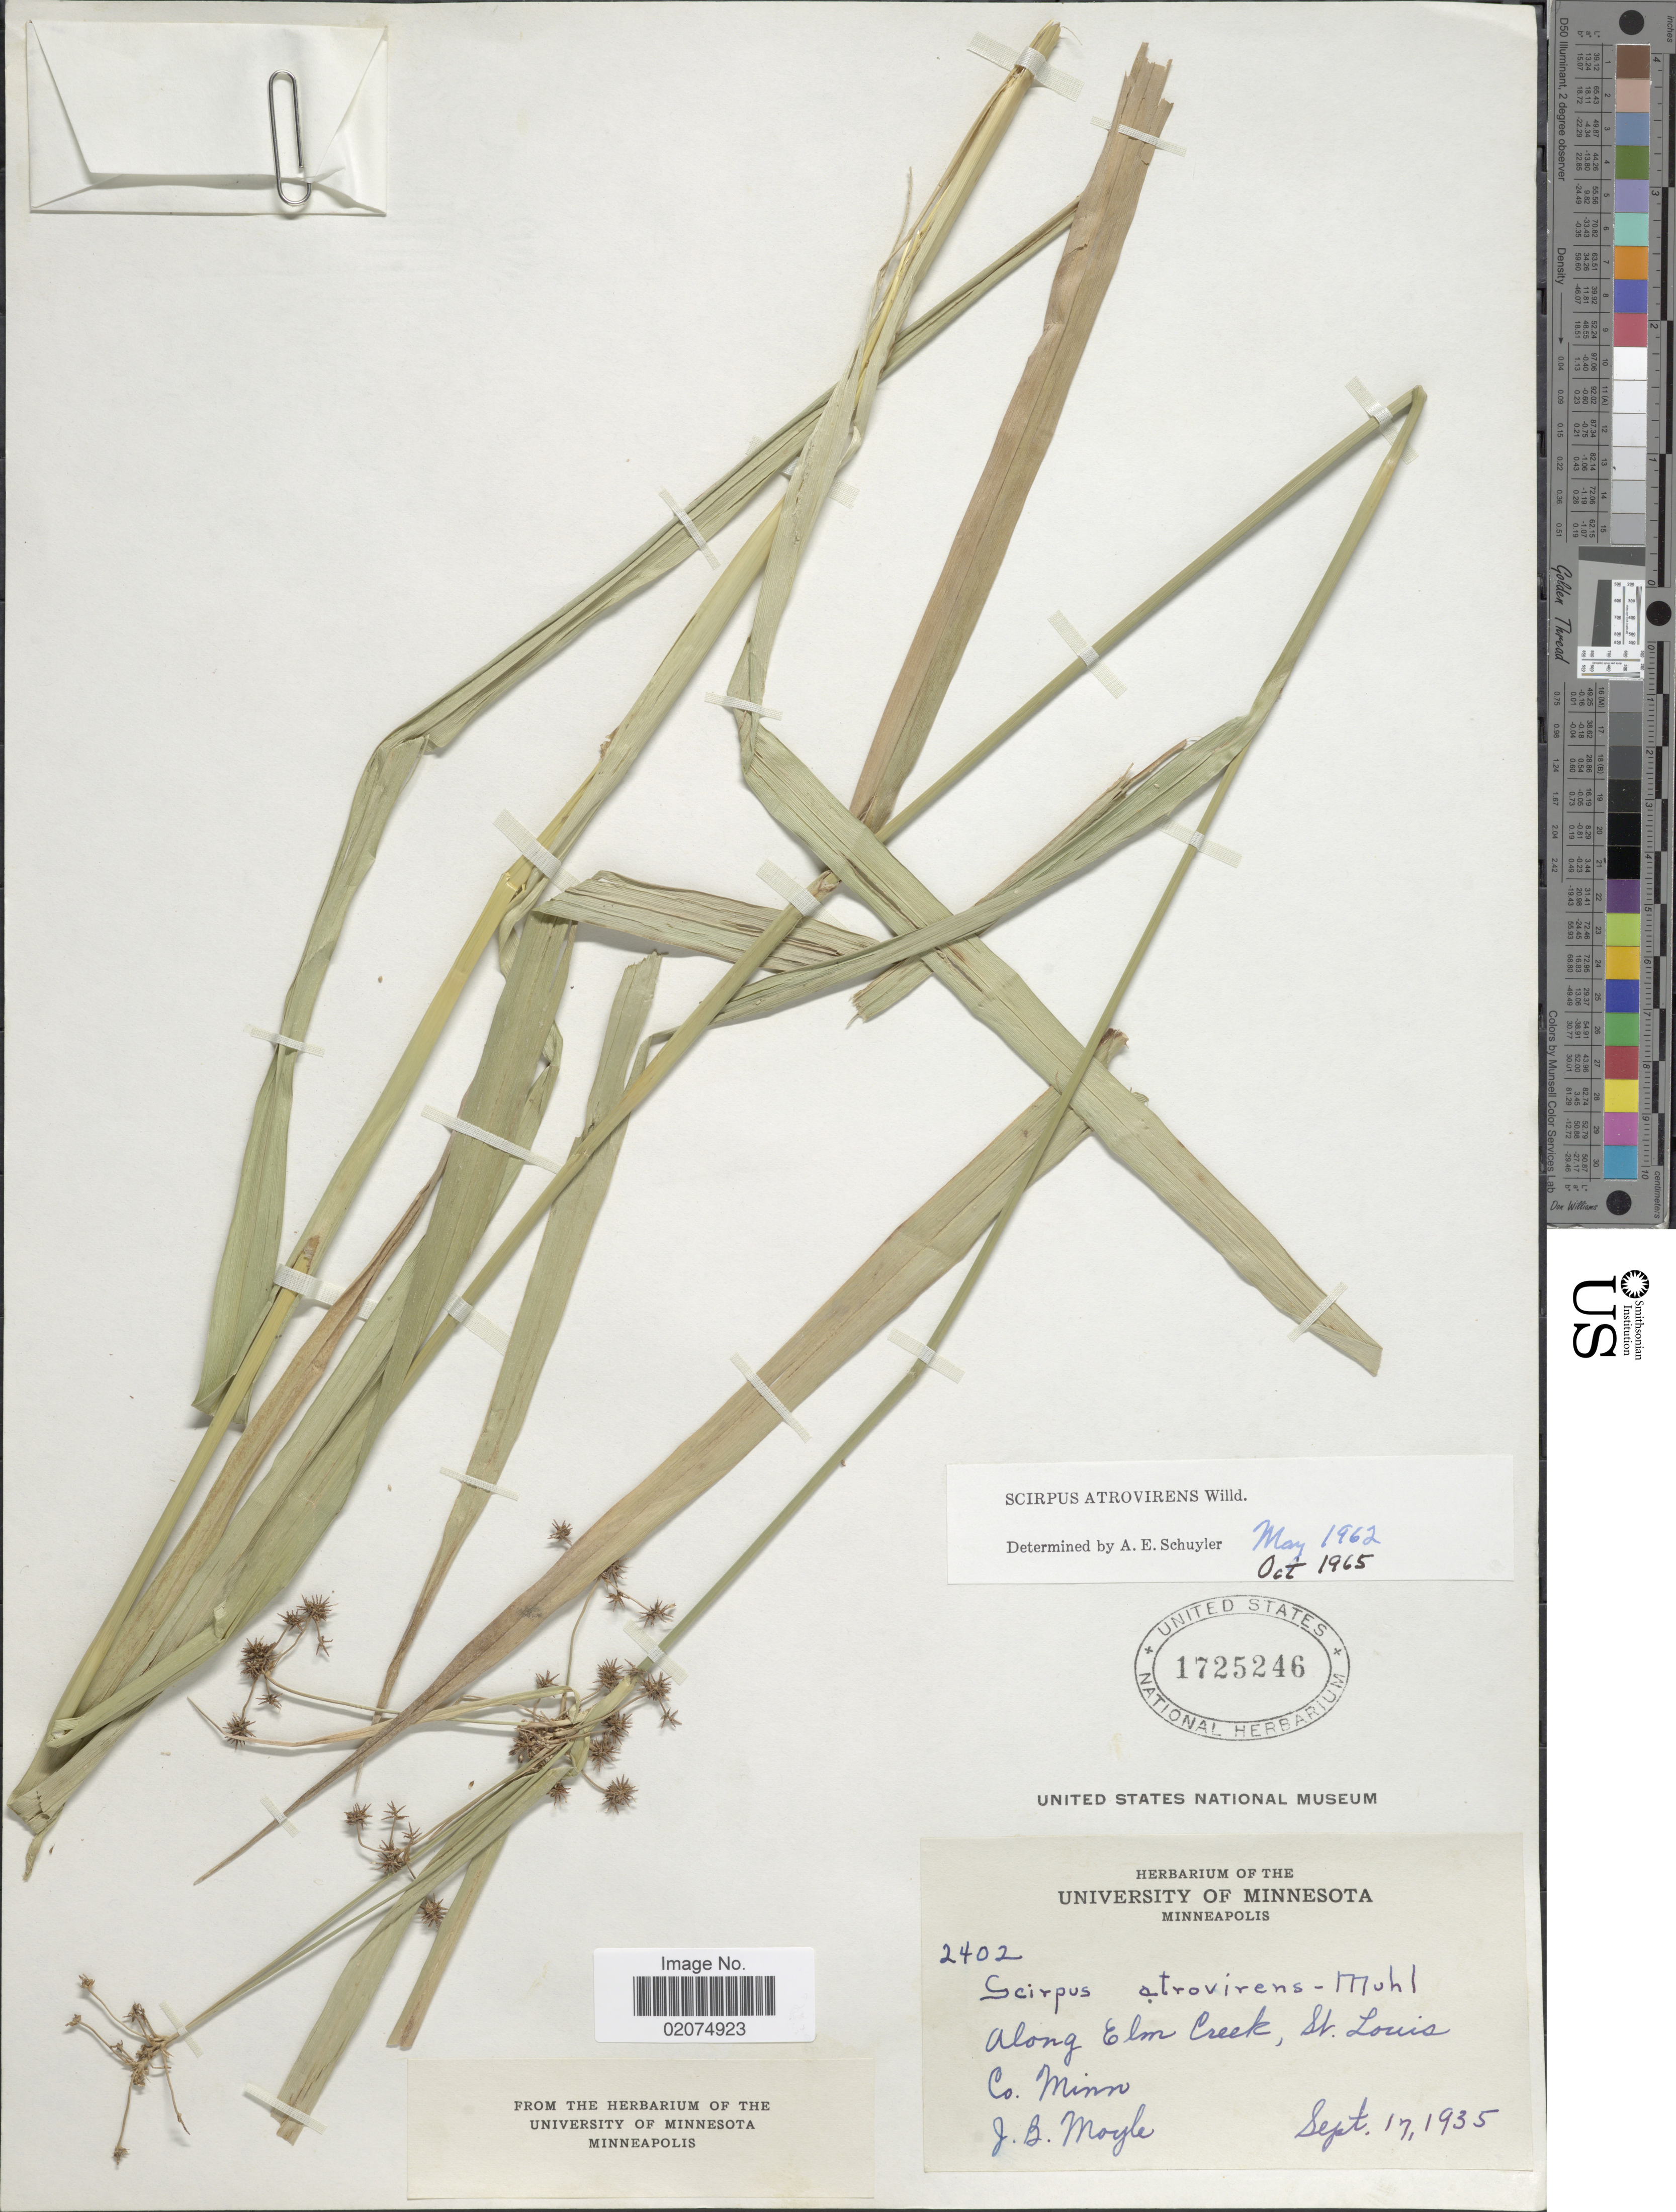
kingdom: Plantae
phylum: Tracheophyta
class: Liliopsida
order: Poales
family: Cyperaceae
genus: Scirpus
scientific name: Scirpus atrovirens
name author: Willd.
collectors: J. Mogle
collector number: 2402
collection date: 1935-09-17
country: United States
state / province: Minnesota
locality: Along Elm Creek, St. Louis Co., Minn.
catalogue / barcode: US 1725246